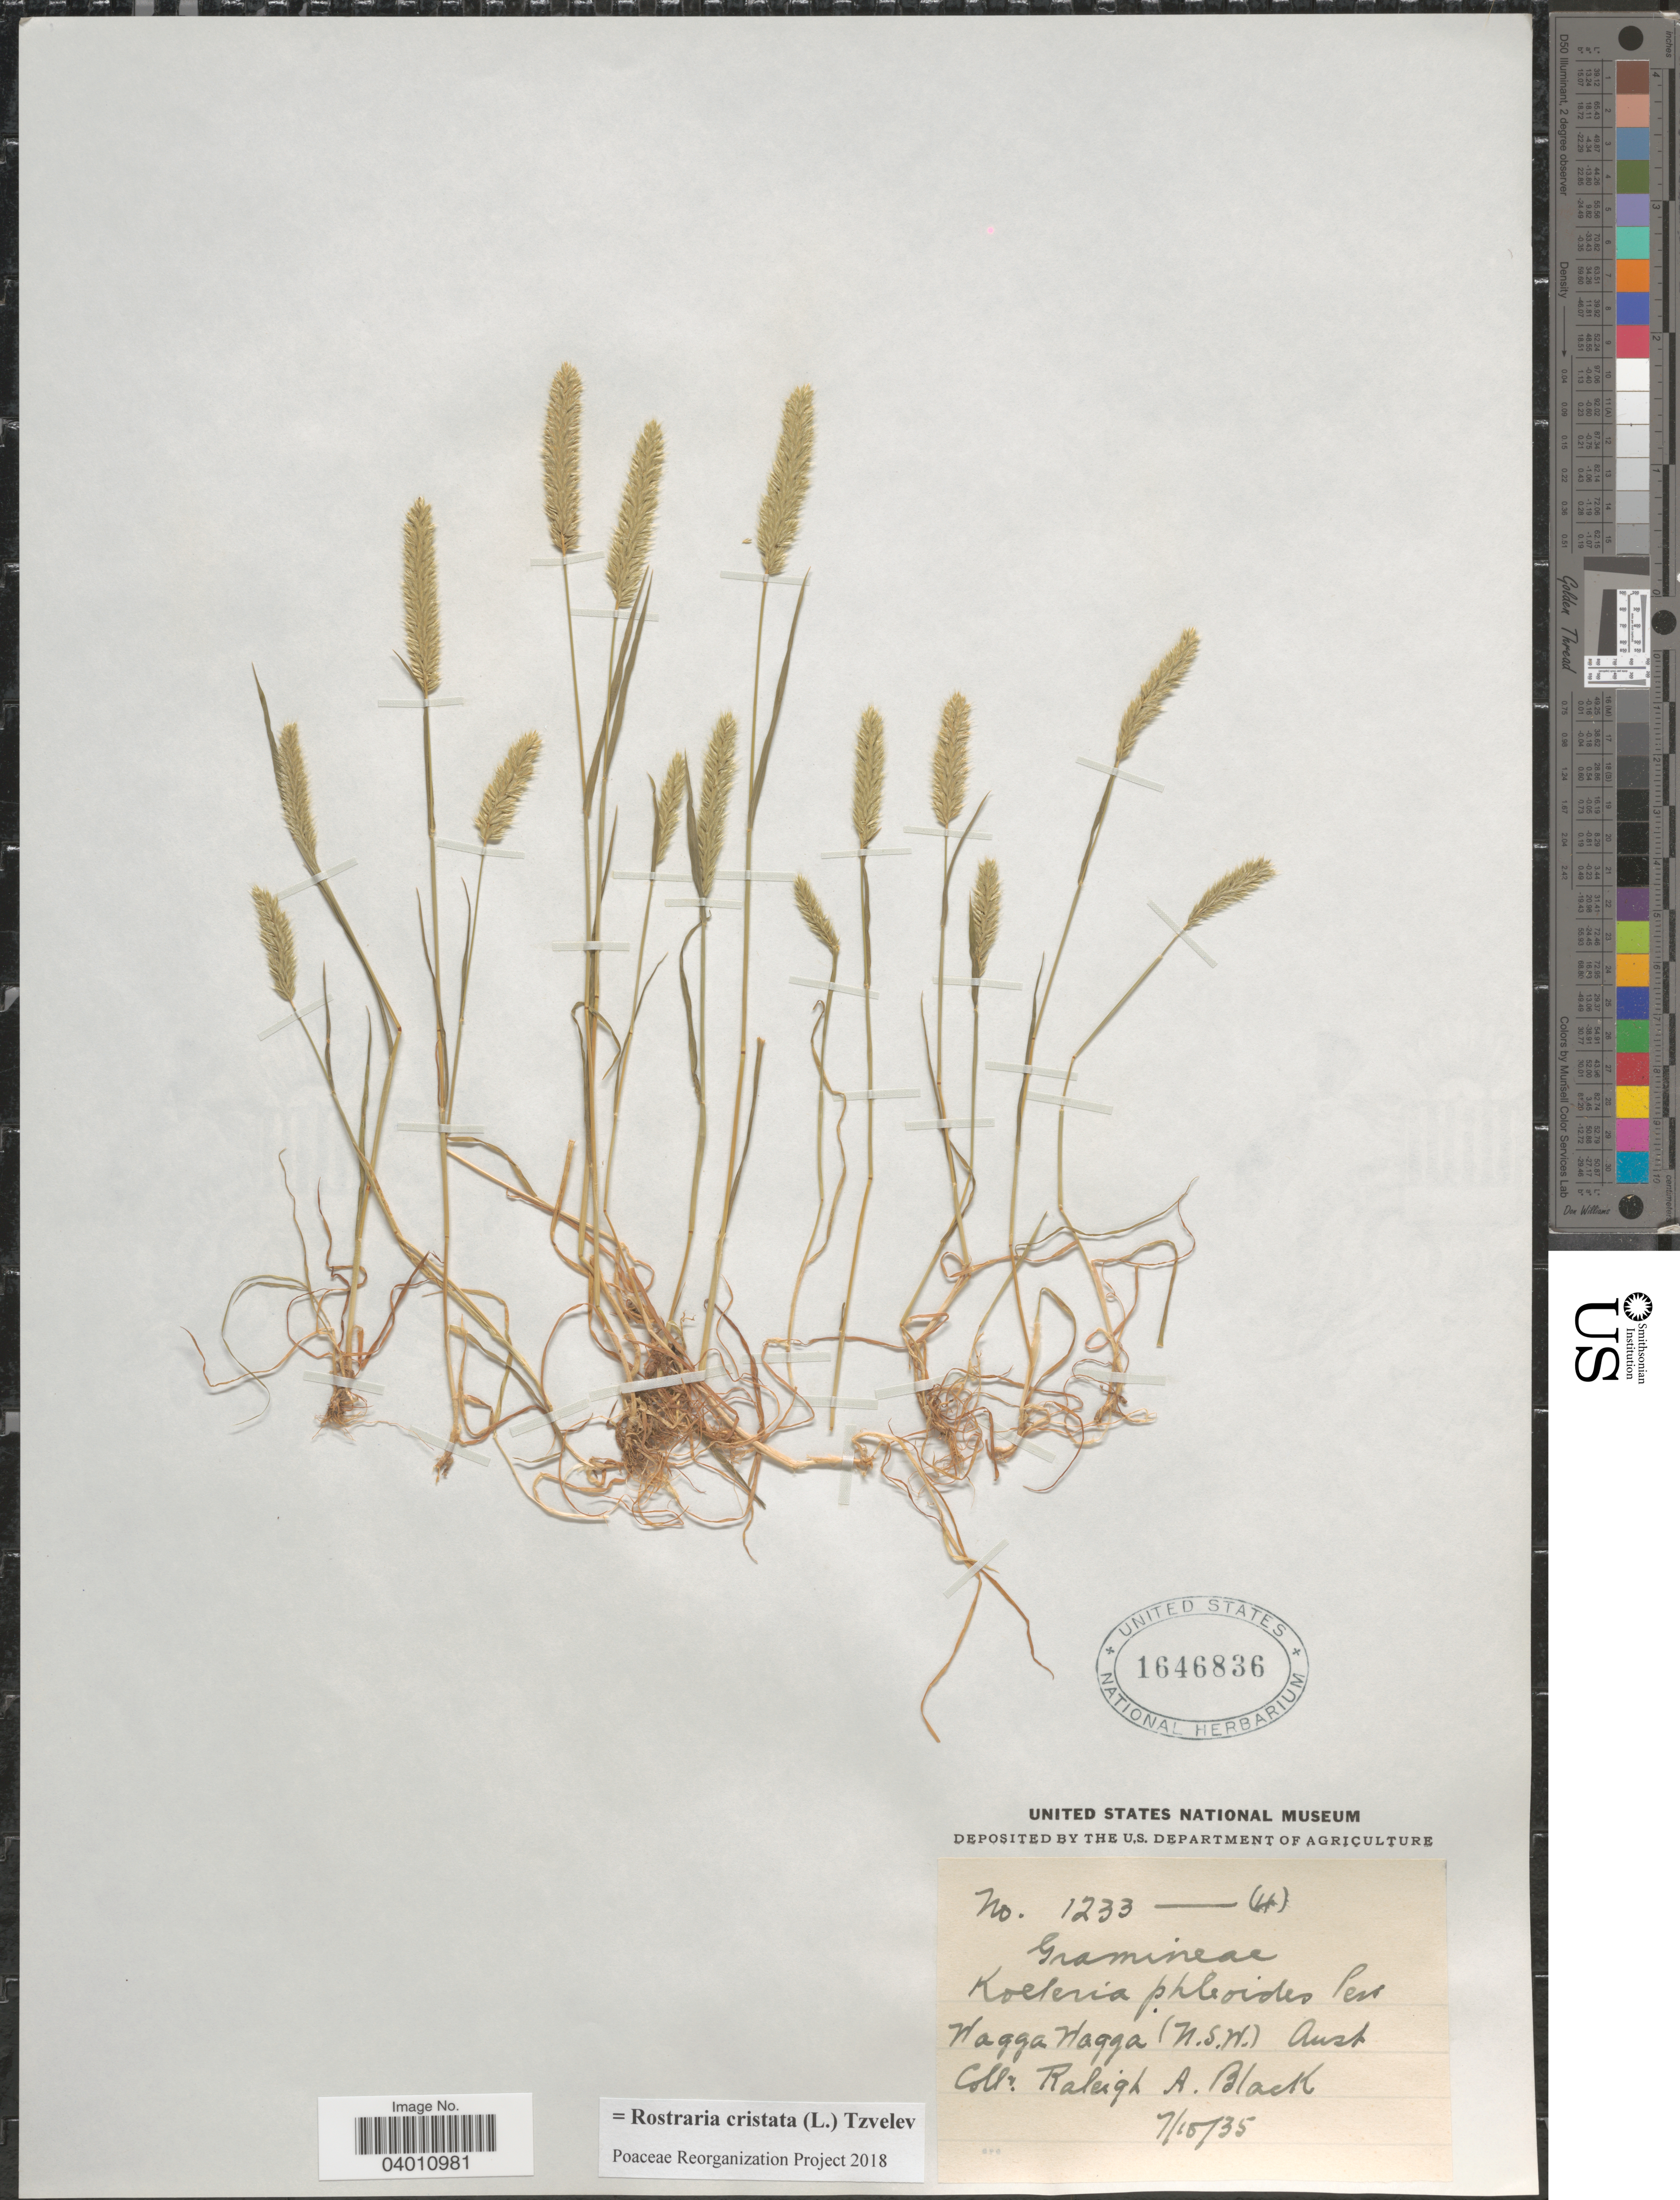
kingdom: Plantae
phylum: Tracheophyta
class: Liliopsida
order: Poales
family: Poaceae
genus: Rostraria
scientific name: Rostraria cristata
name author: (L.) Tzvelev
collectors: R. A. Black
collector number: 1233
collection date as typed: Transcribed d/m/y: 7/10/35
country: Australia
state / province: New South Wales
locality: Wagga Wagga.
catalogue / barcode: US 1646836